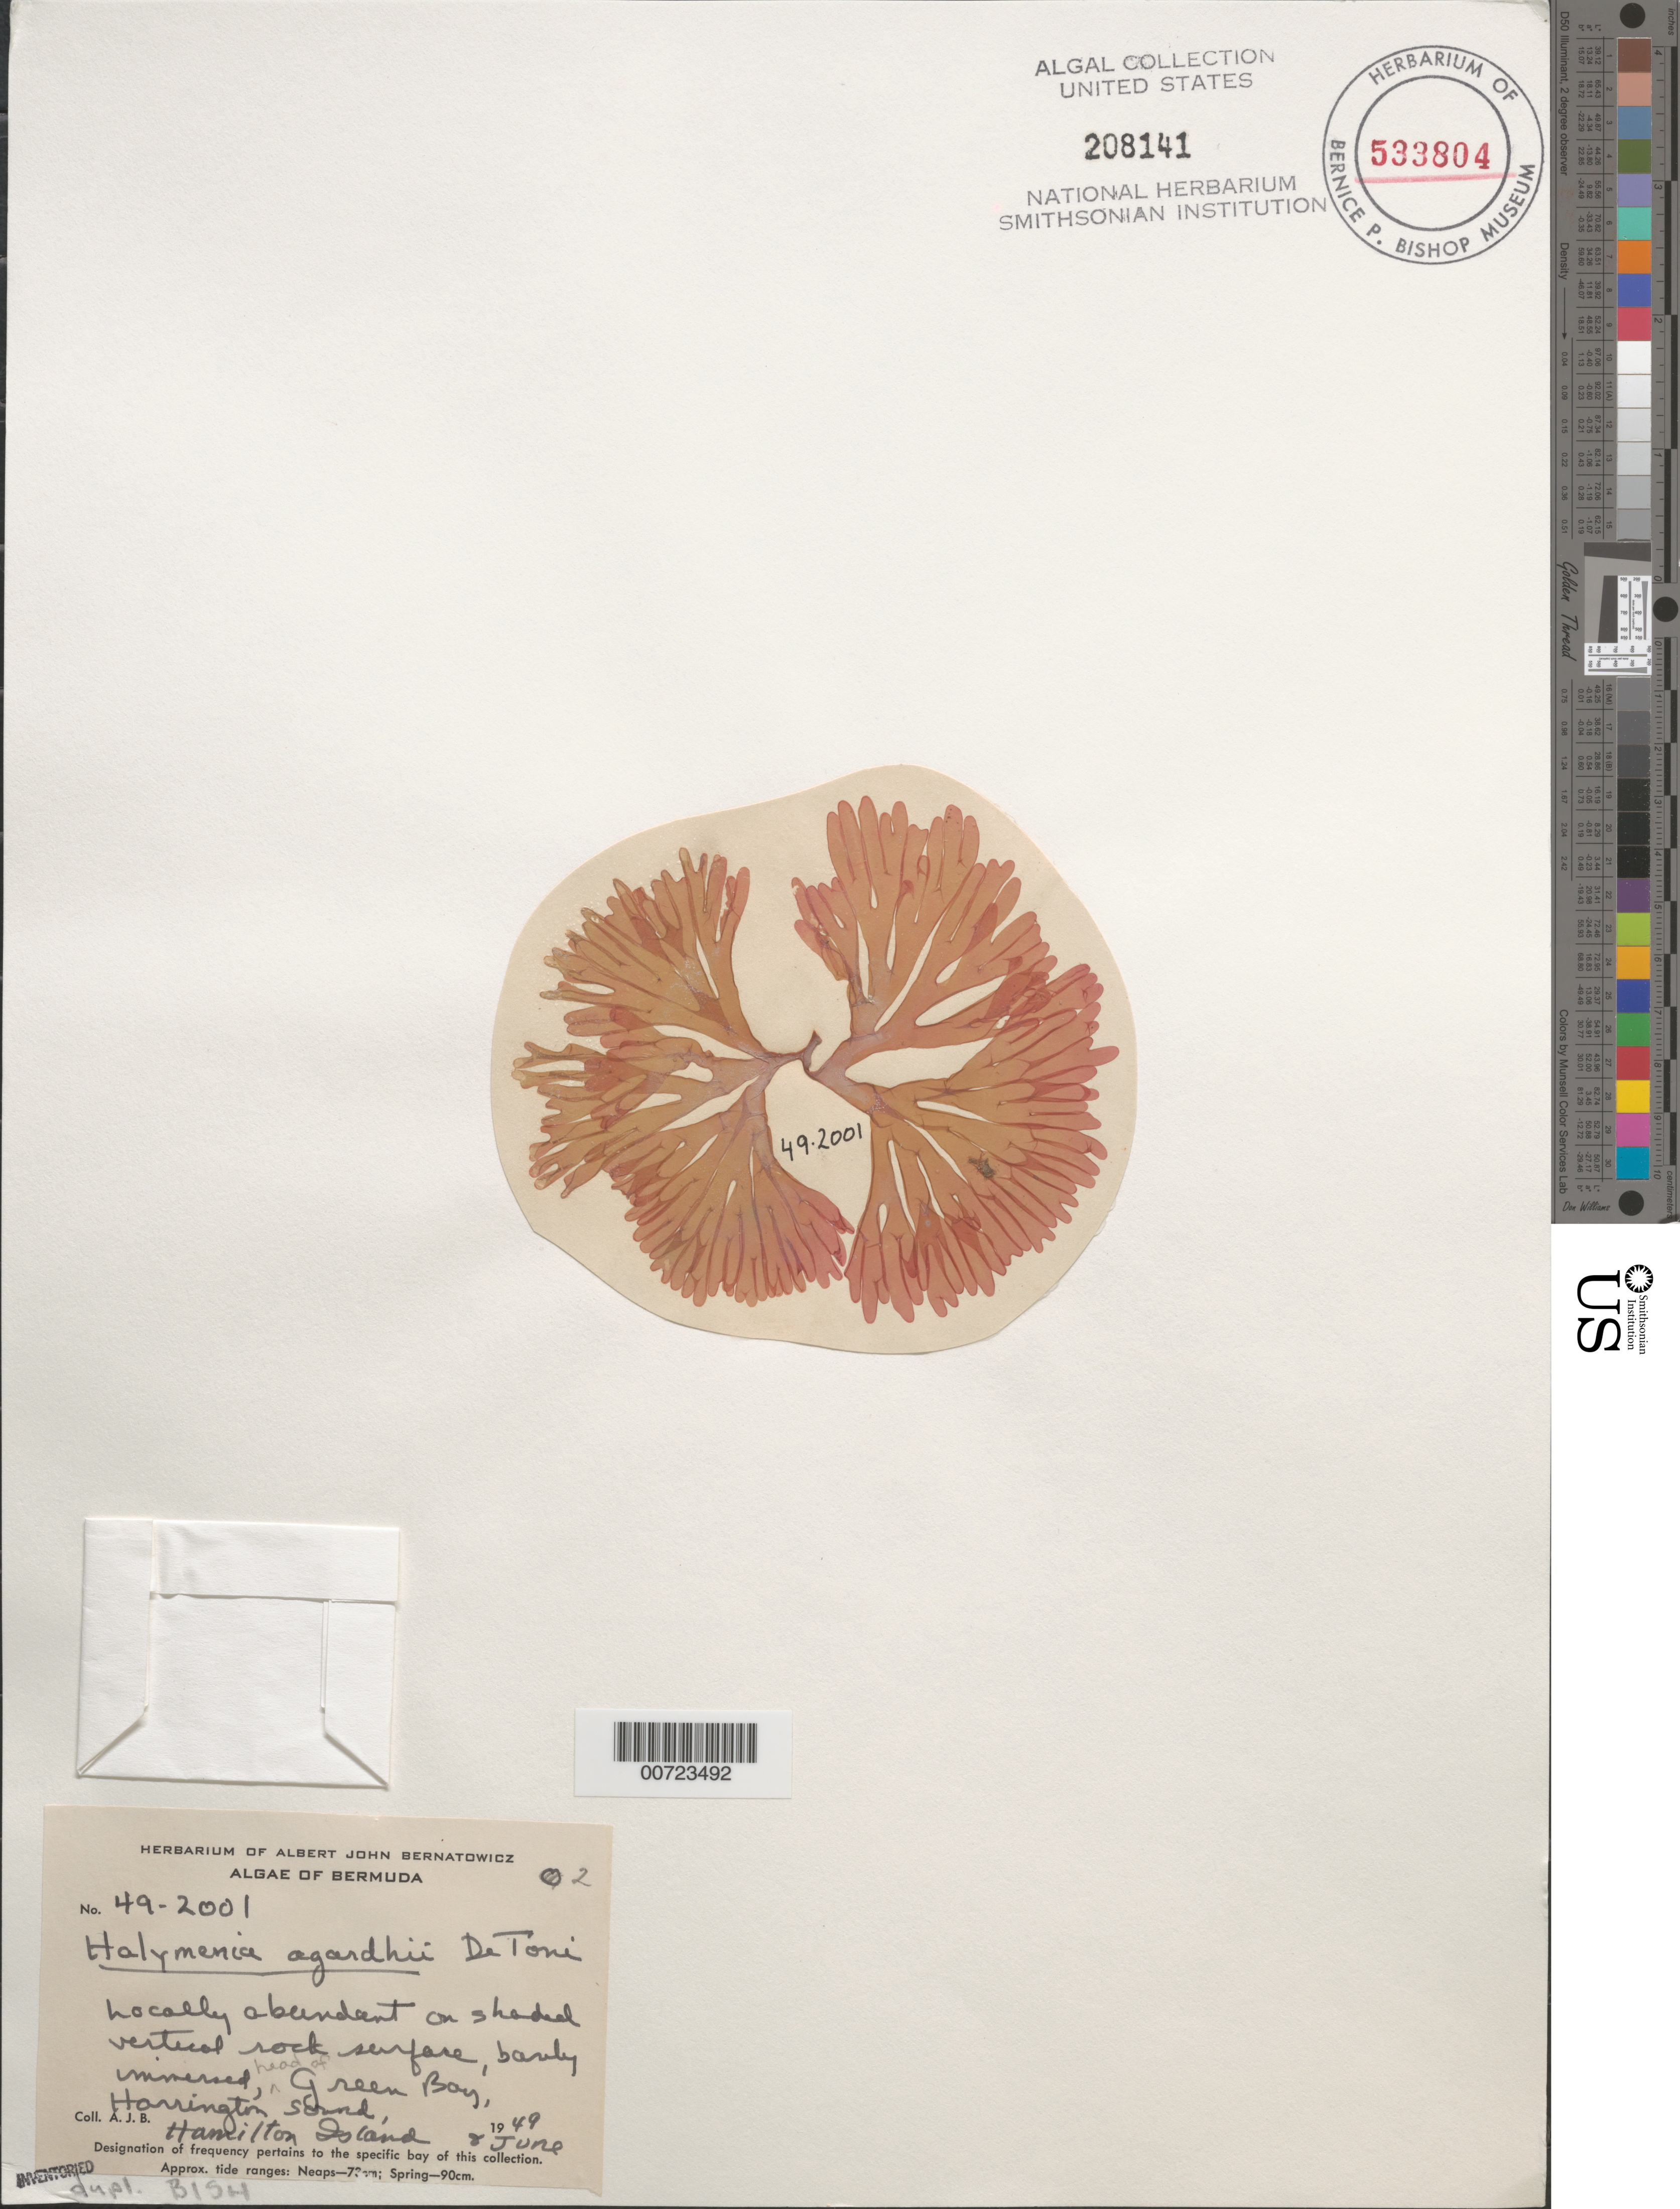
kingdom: Plantae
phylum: Rhodophyta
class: Florideophyceae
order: Sebdeniales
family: Sebdeniaceae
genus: Sebdenia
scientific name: Sebdenia flabellata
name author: (J. Agardh) P.G. Parkinson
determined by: Algae name updating Project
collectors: A. Bernatowicz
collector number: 49-2001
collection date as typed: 08 Jun 1949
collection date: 1949-06-08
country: Bermuda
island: Bermuda Island (Hamilton Island)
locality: Harrington Sound, head of Green Bay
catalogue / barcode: US 208141